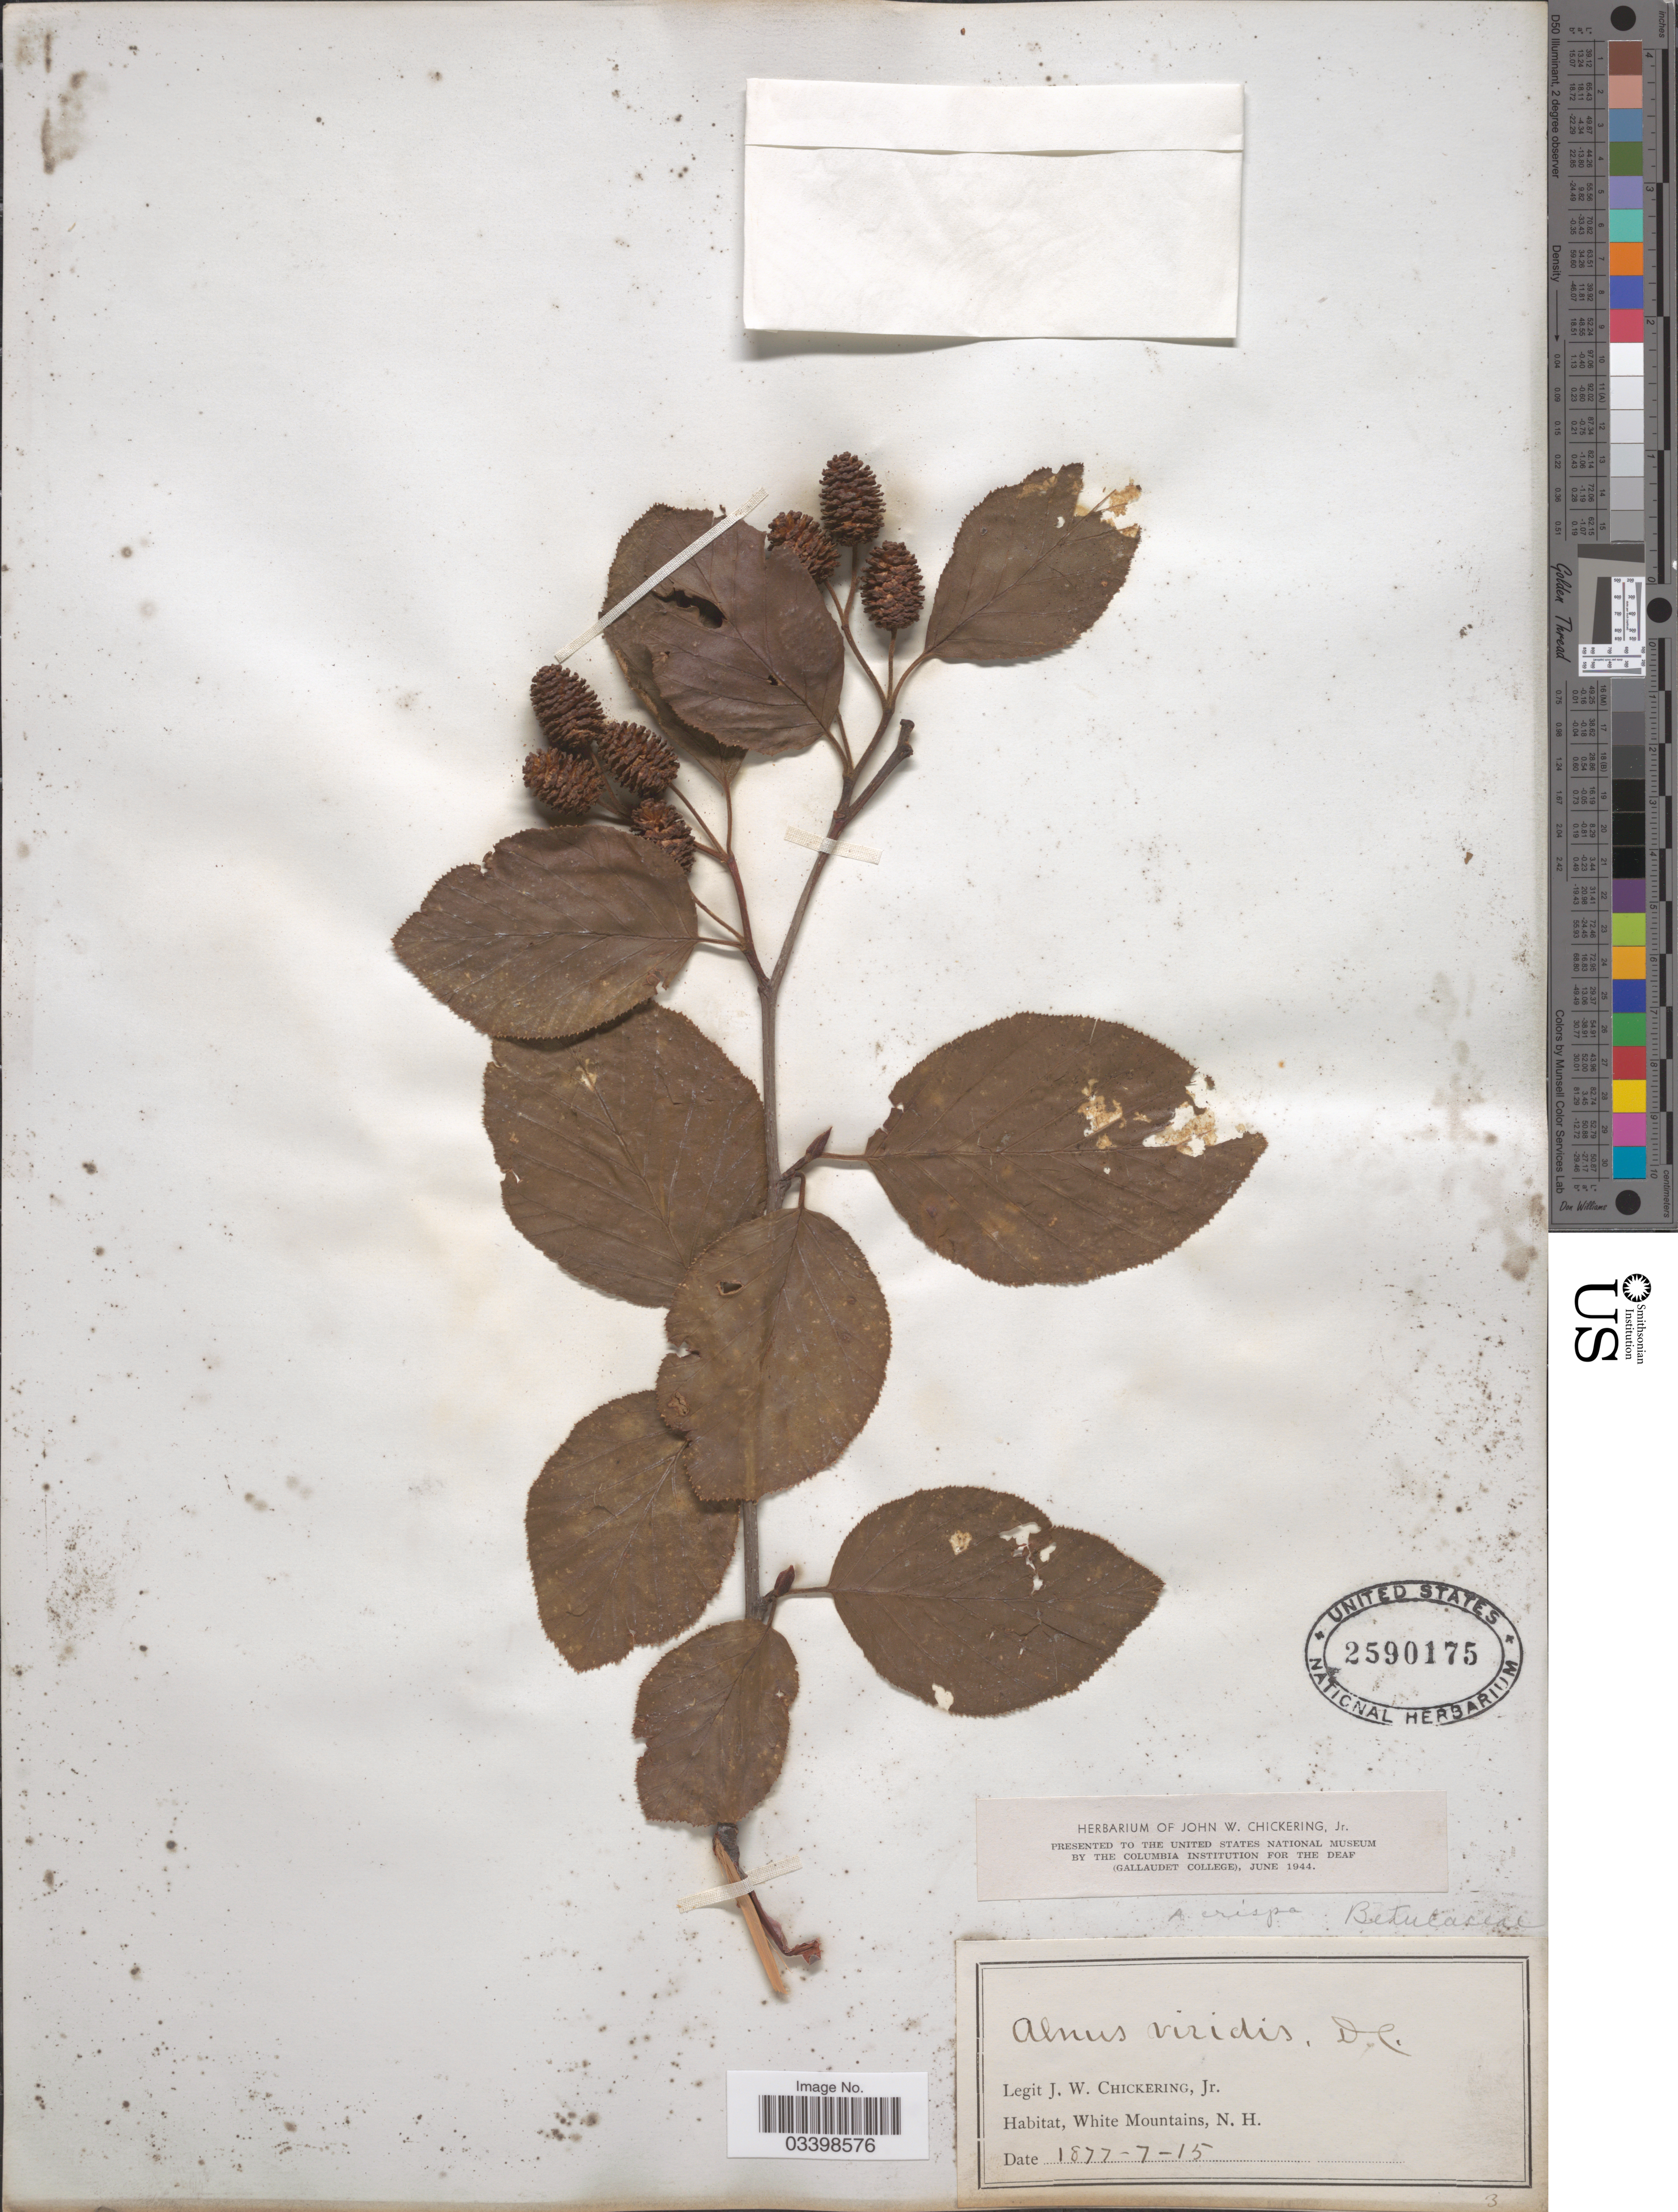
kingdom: Plantae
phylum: Tracheophyta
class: Magnoliopsida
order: Fagales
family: Betulaceae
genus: Alnus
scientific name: Alnus viridis subsp. crispa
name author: (Aiton) Turrill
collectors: J. W. Chickering Jr.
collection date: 1877-07-15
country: United States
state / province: New Hampshire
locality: White Mountains.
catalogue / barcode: US 2590175